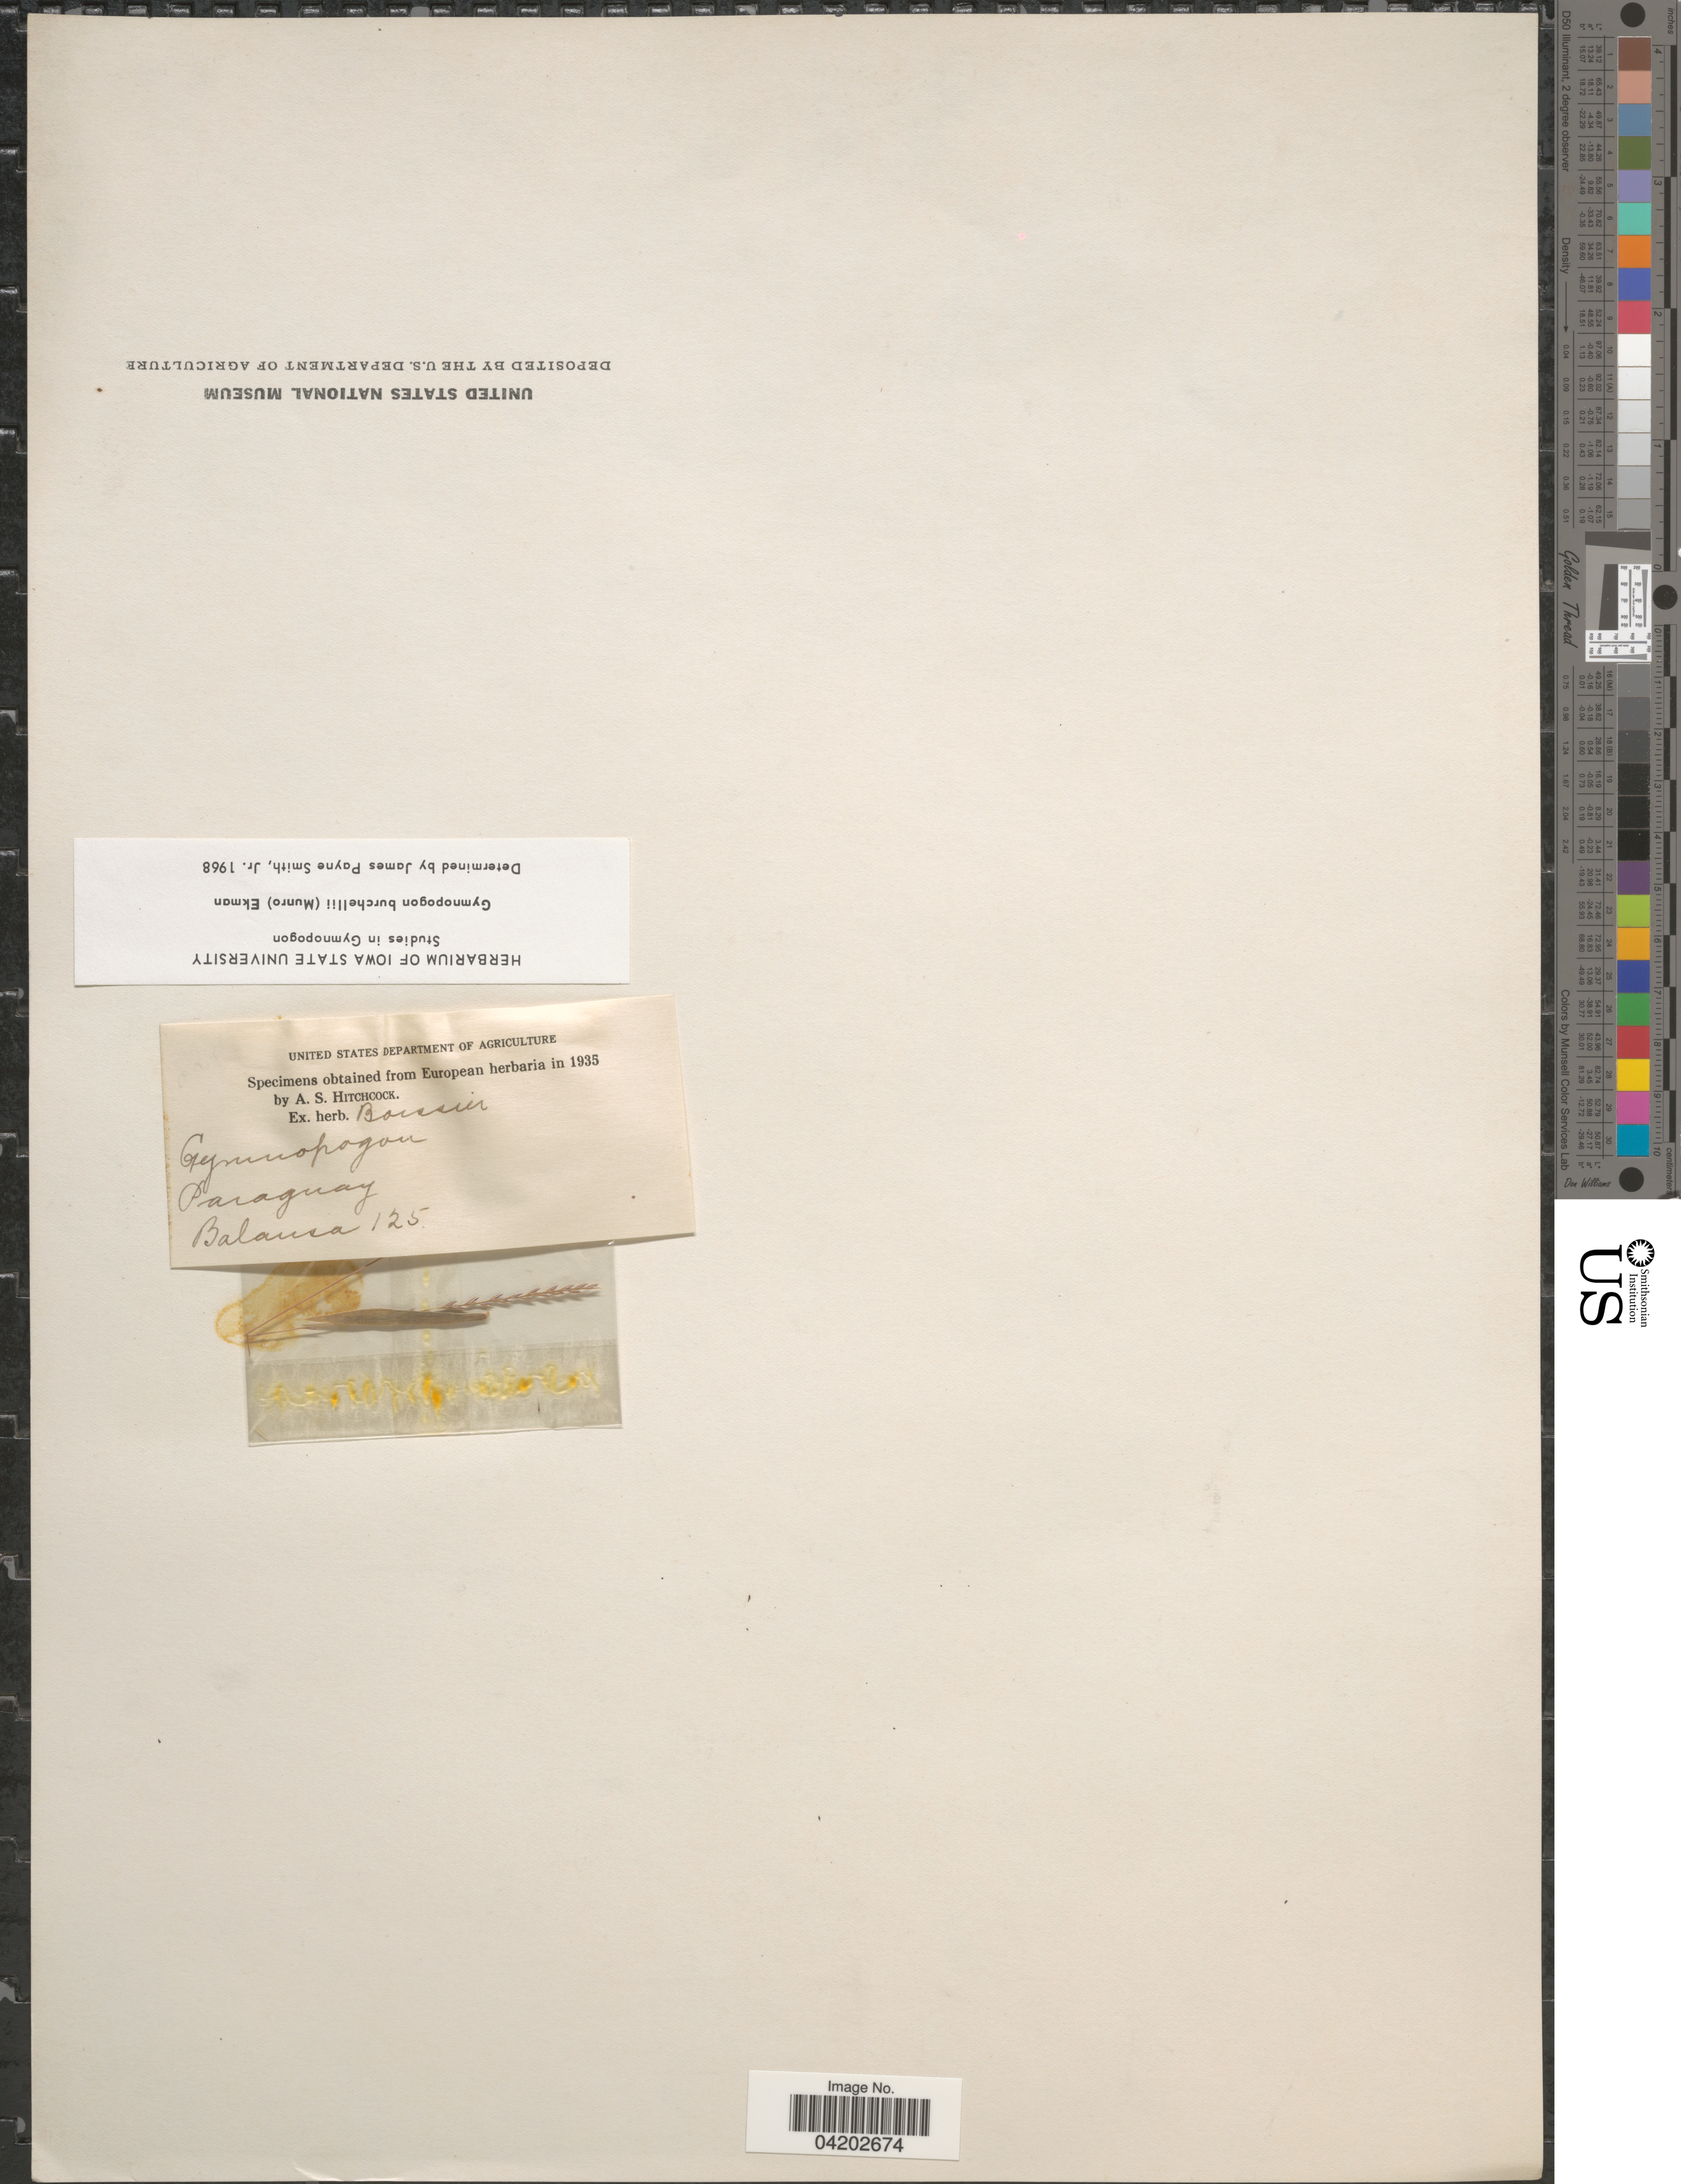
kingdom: Plantae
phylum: Tracheophyta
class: Liliopsida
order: Poales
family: Poaceae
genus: Gymnopogon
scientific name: Gymnopogon burchellii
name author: (Munro ex Döll) Ekman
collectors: -. Balansa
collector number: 125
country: Paraguay